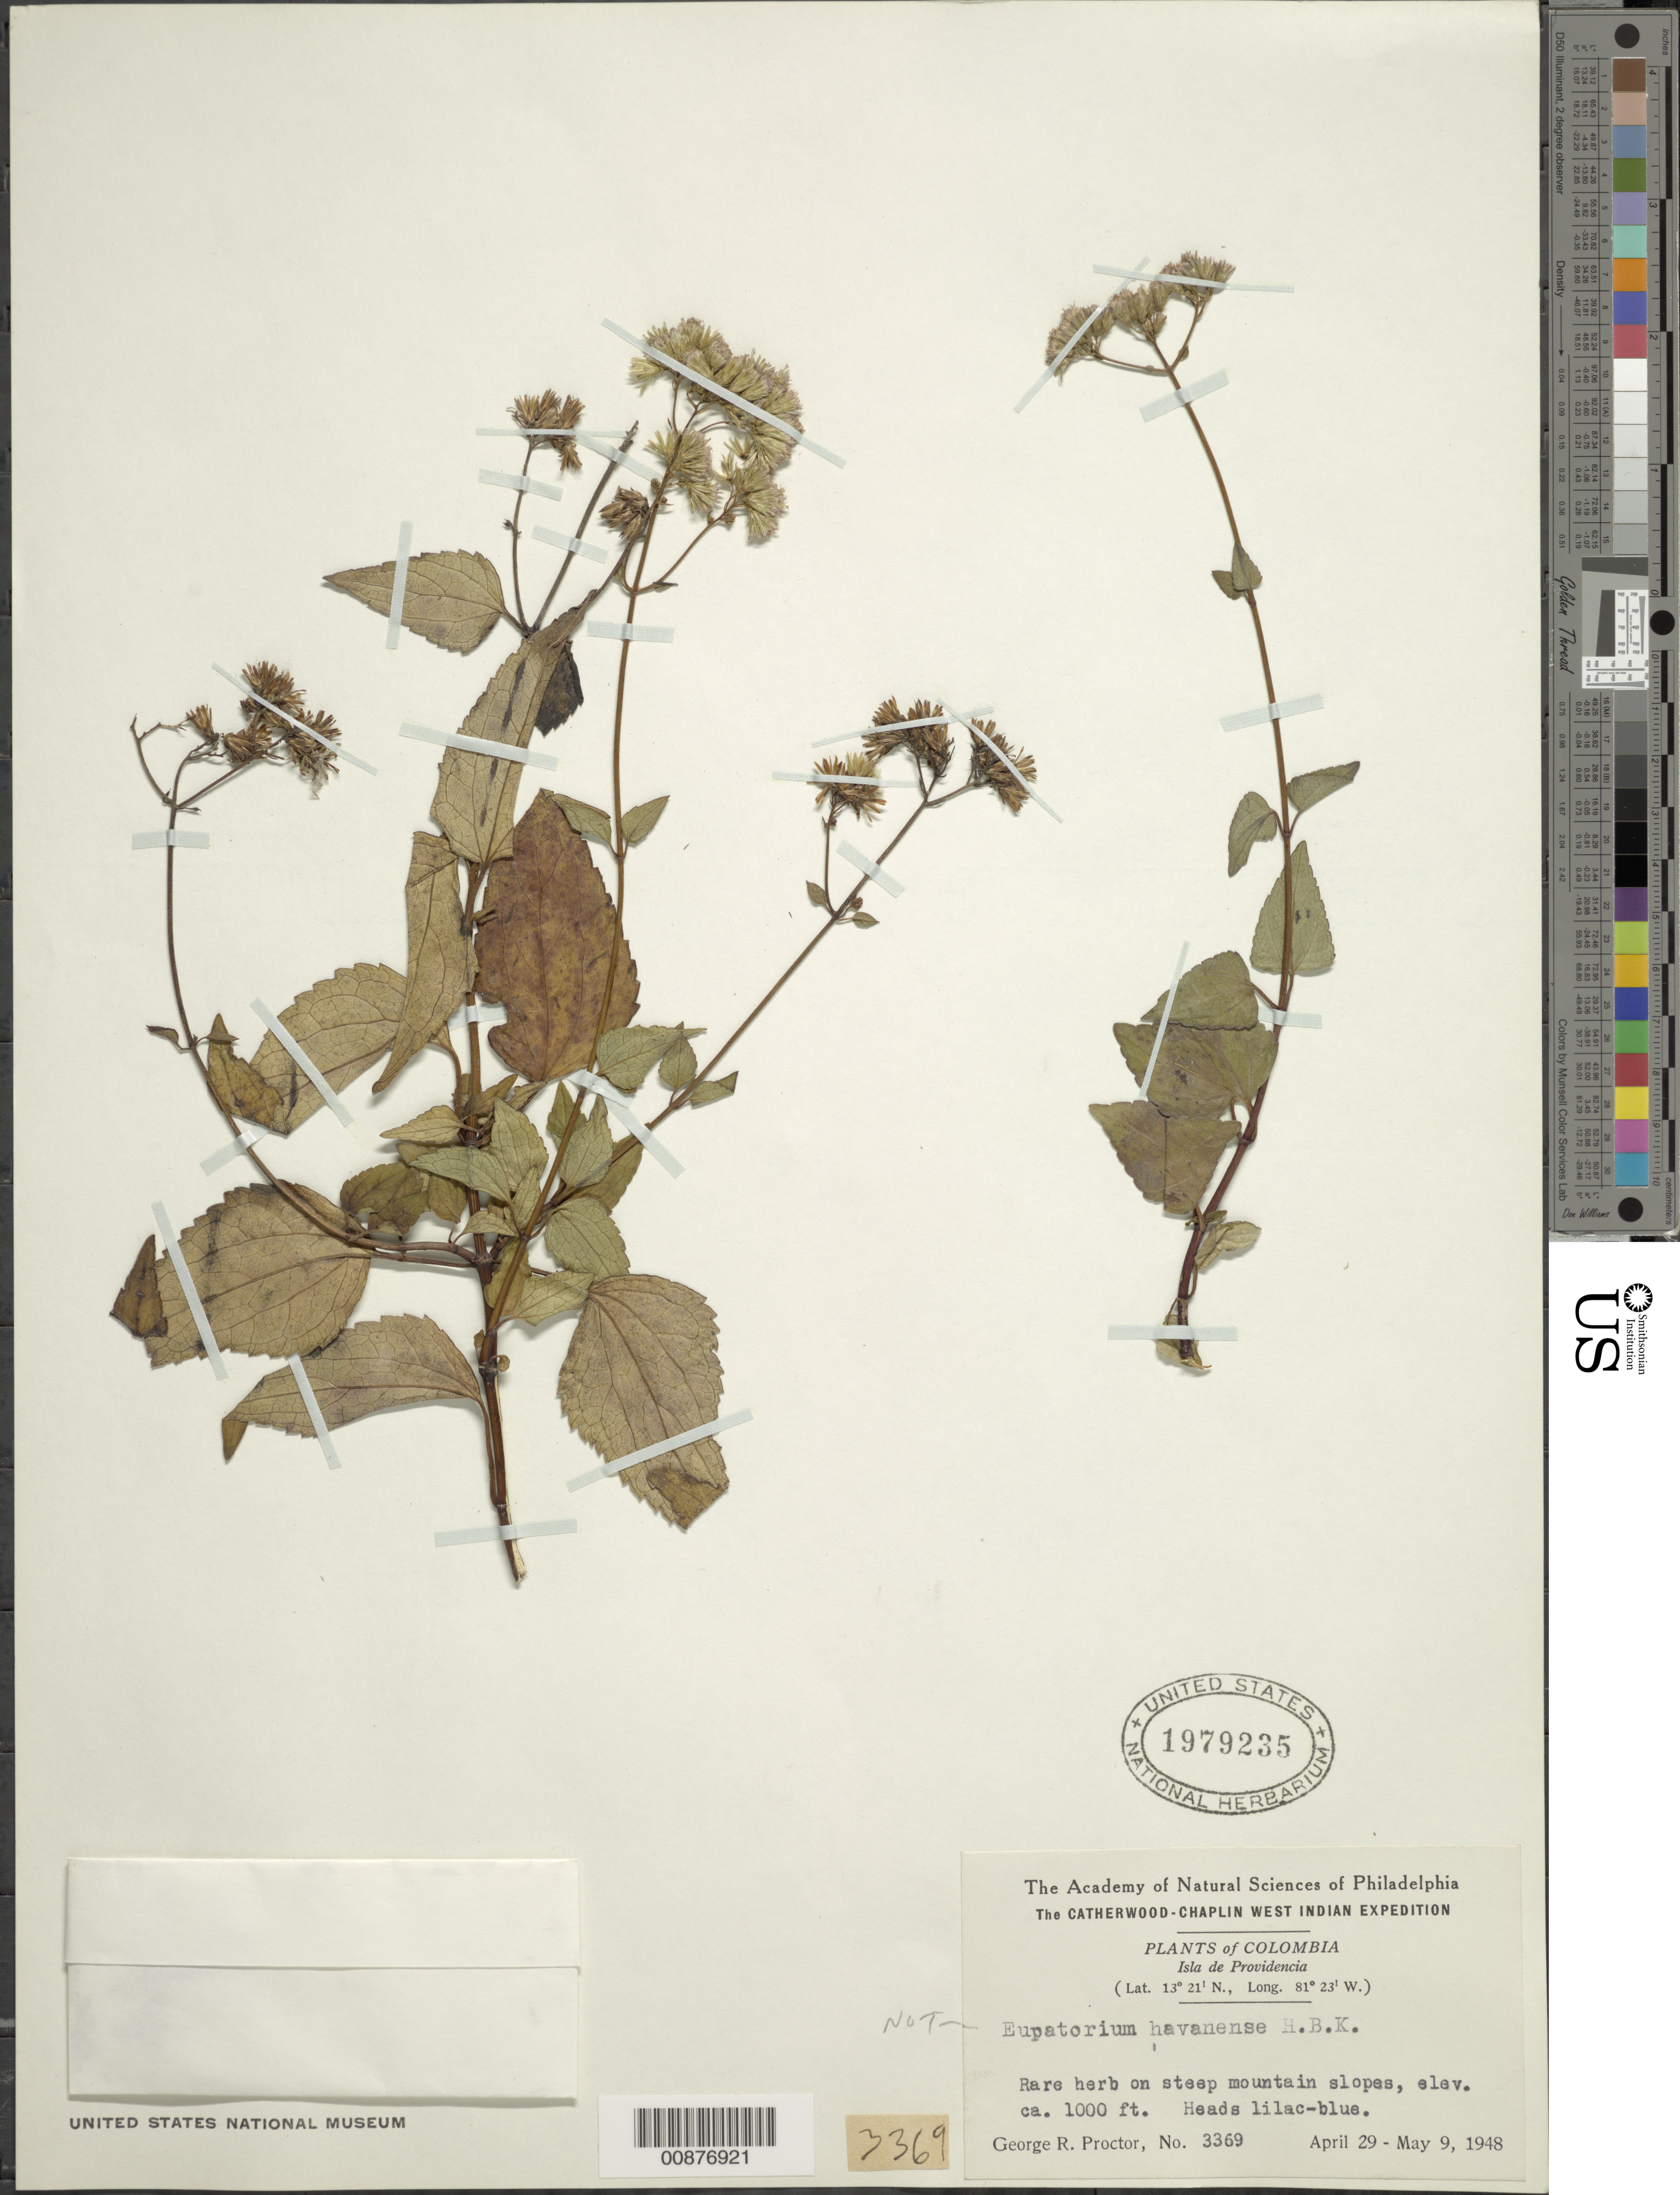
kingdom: Plantae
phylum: Tracheophyta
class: Magnoliopsida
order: Asterales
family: Asteraceae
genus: Fleischmannia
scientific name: Fleischmannia sp.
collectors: J. J. Jiménez Almonte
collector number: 901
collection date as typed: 28 Oct 1945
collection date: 1945-10-28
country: Dominican Republic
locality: Arroyo Hondo, San José de las Matas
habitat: Ensitio húmedo en arroyo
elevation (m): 500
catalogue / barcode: US 1979235